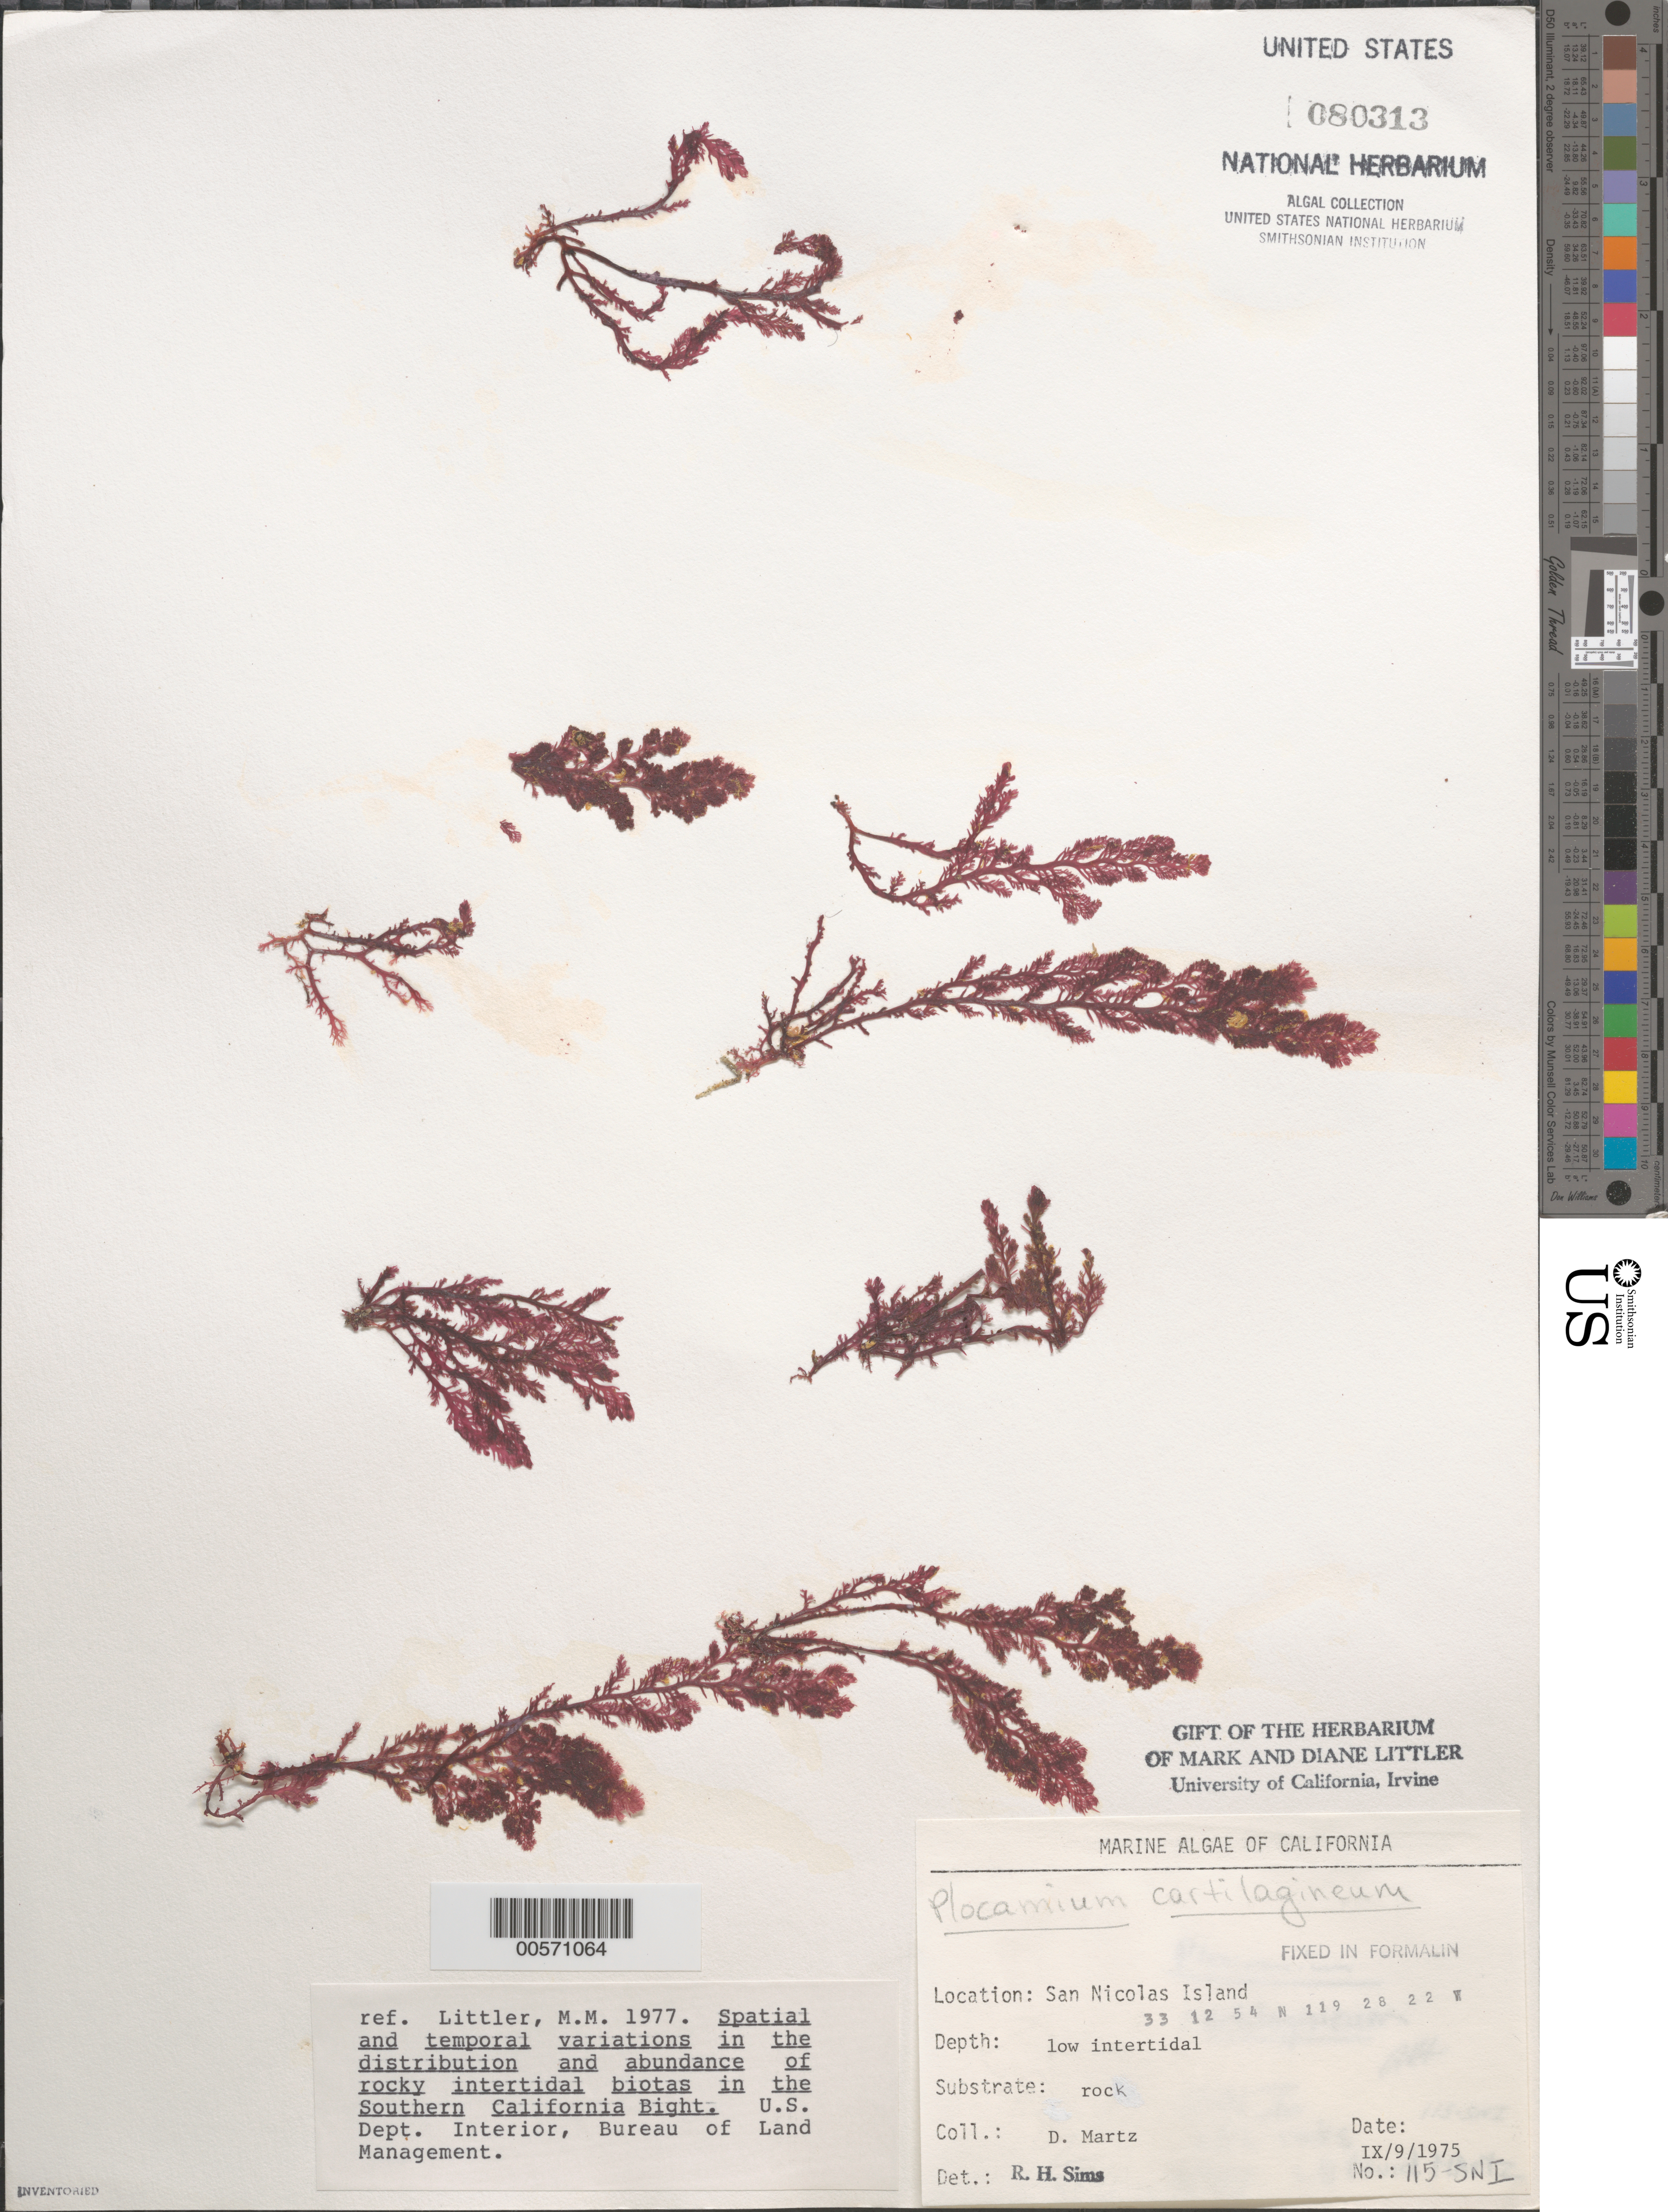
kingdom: Plantae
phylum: Rhodophyta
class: Florideophyceae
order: Plocamiales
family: Plocamiaceae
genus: Plocamium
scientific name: Plocamium cartilagineum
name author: (L.) P.S. Dixon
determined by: Sims, Robert H.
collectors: D. Martz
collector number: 115-sni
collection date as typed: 09 Sep 1975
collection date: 1975-09-09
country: United States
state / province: California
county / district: Ventura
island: San Nicolas Island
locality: Dutch Harbor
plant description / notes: BLM-SOCALBIGHT Rocky Intertidal Survey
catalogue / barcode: US 80313